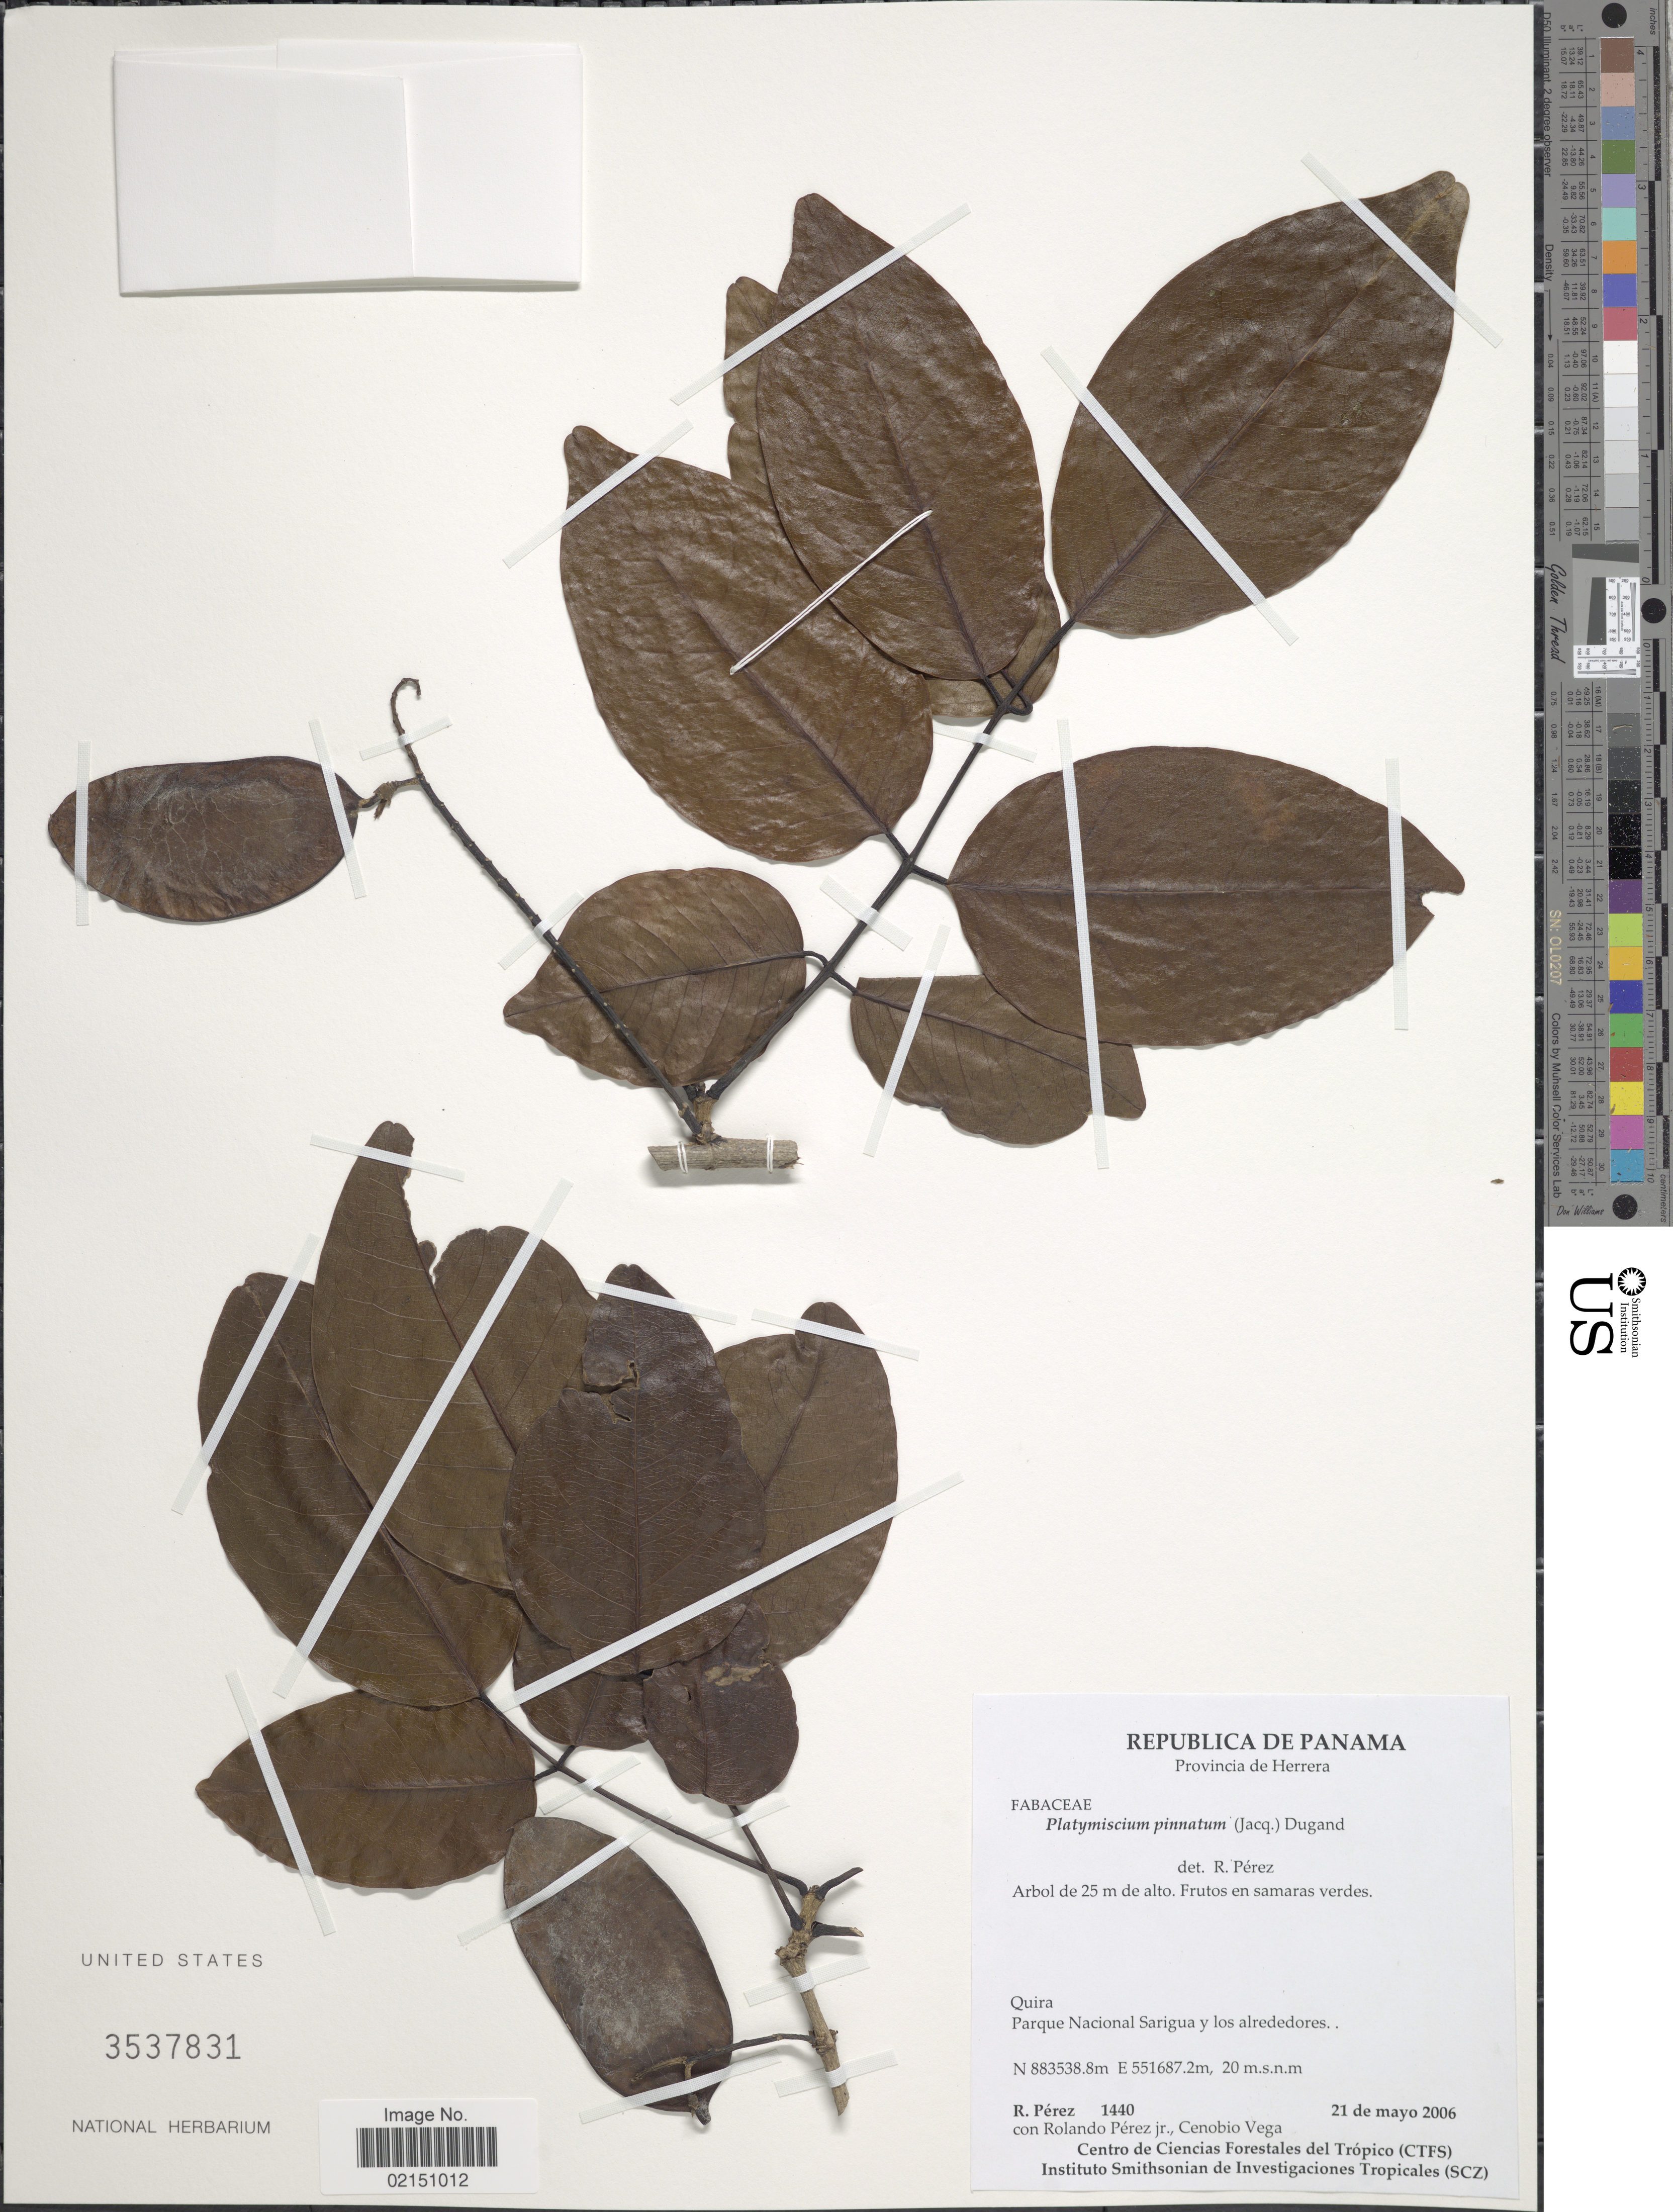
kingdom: Plantae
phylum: Tracheophyta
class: Magnoliopsida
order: Fabales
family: Fabaceae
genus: Platymiscium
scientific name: Platymiscium pinnatum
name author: (Jacq.) Dugand G.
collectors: R. Perez, R. Perez & C. Vega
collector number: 1440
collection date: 2006-05-21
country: Panama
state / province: Herrera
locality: Quira, Parque Nacional Sarigua y los alredores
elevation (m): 20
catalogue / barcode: US 3537831